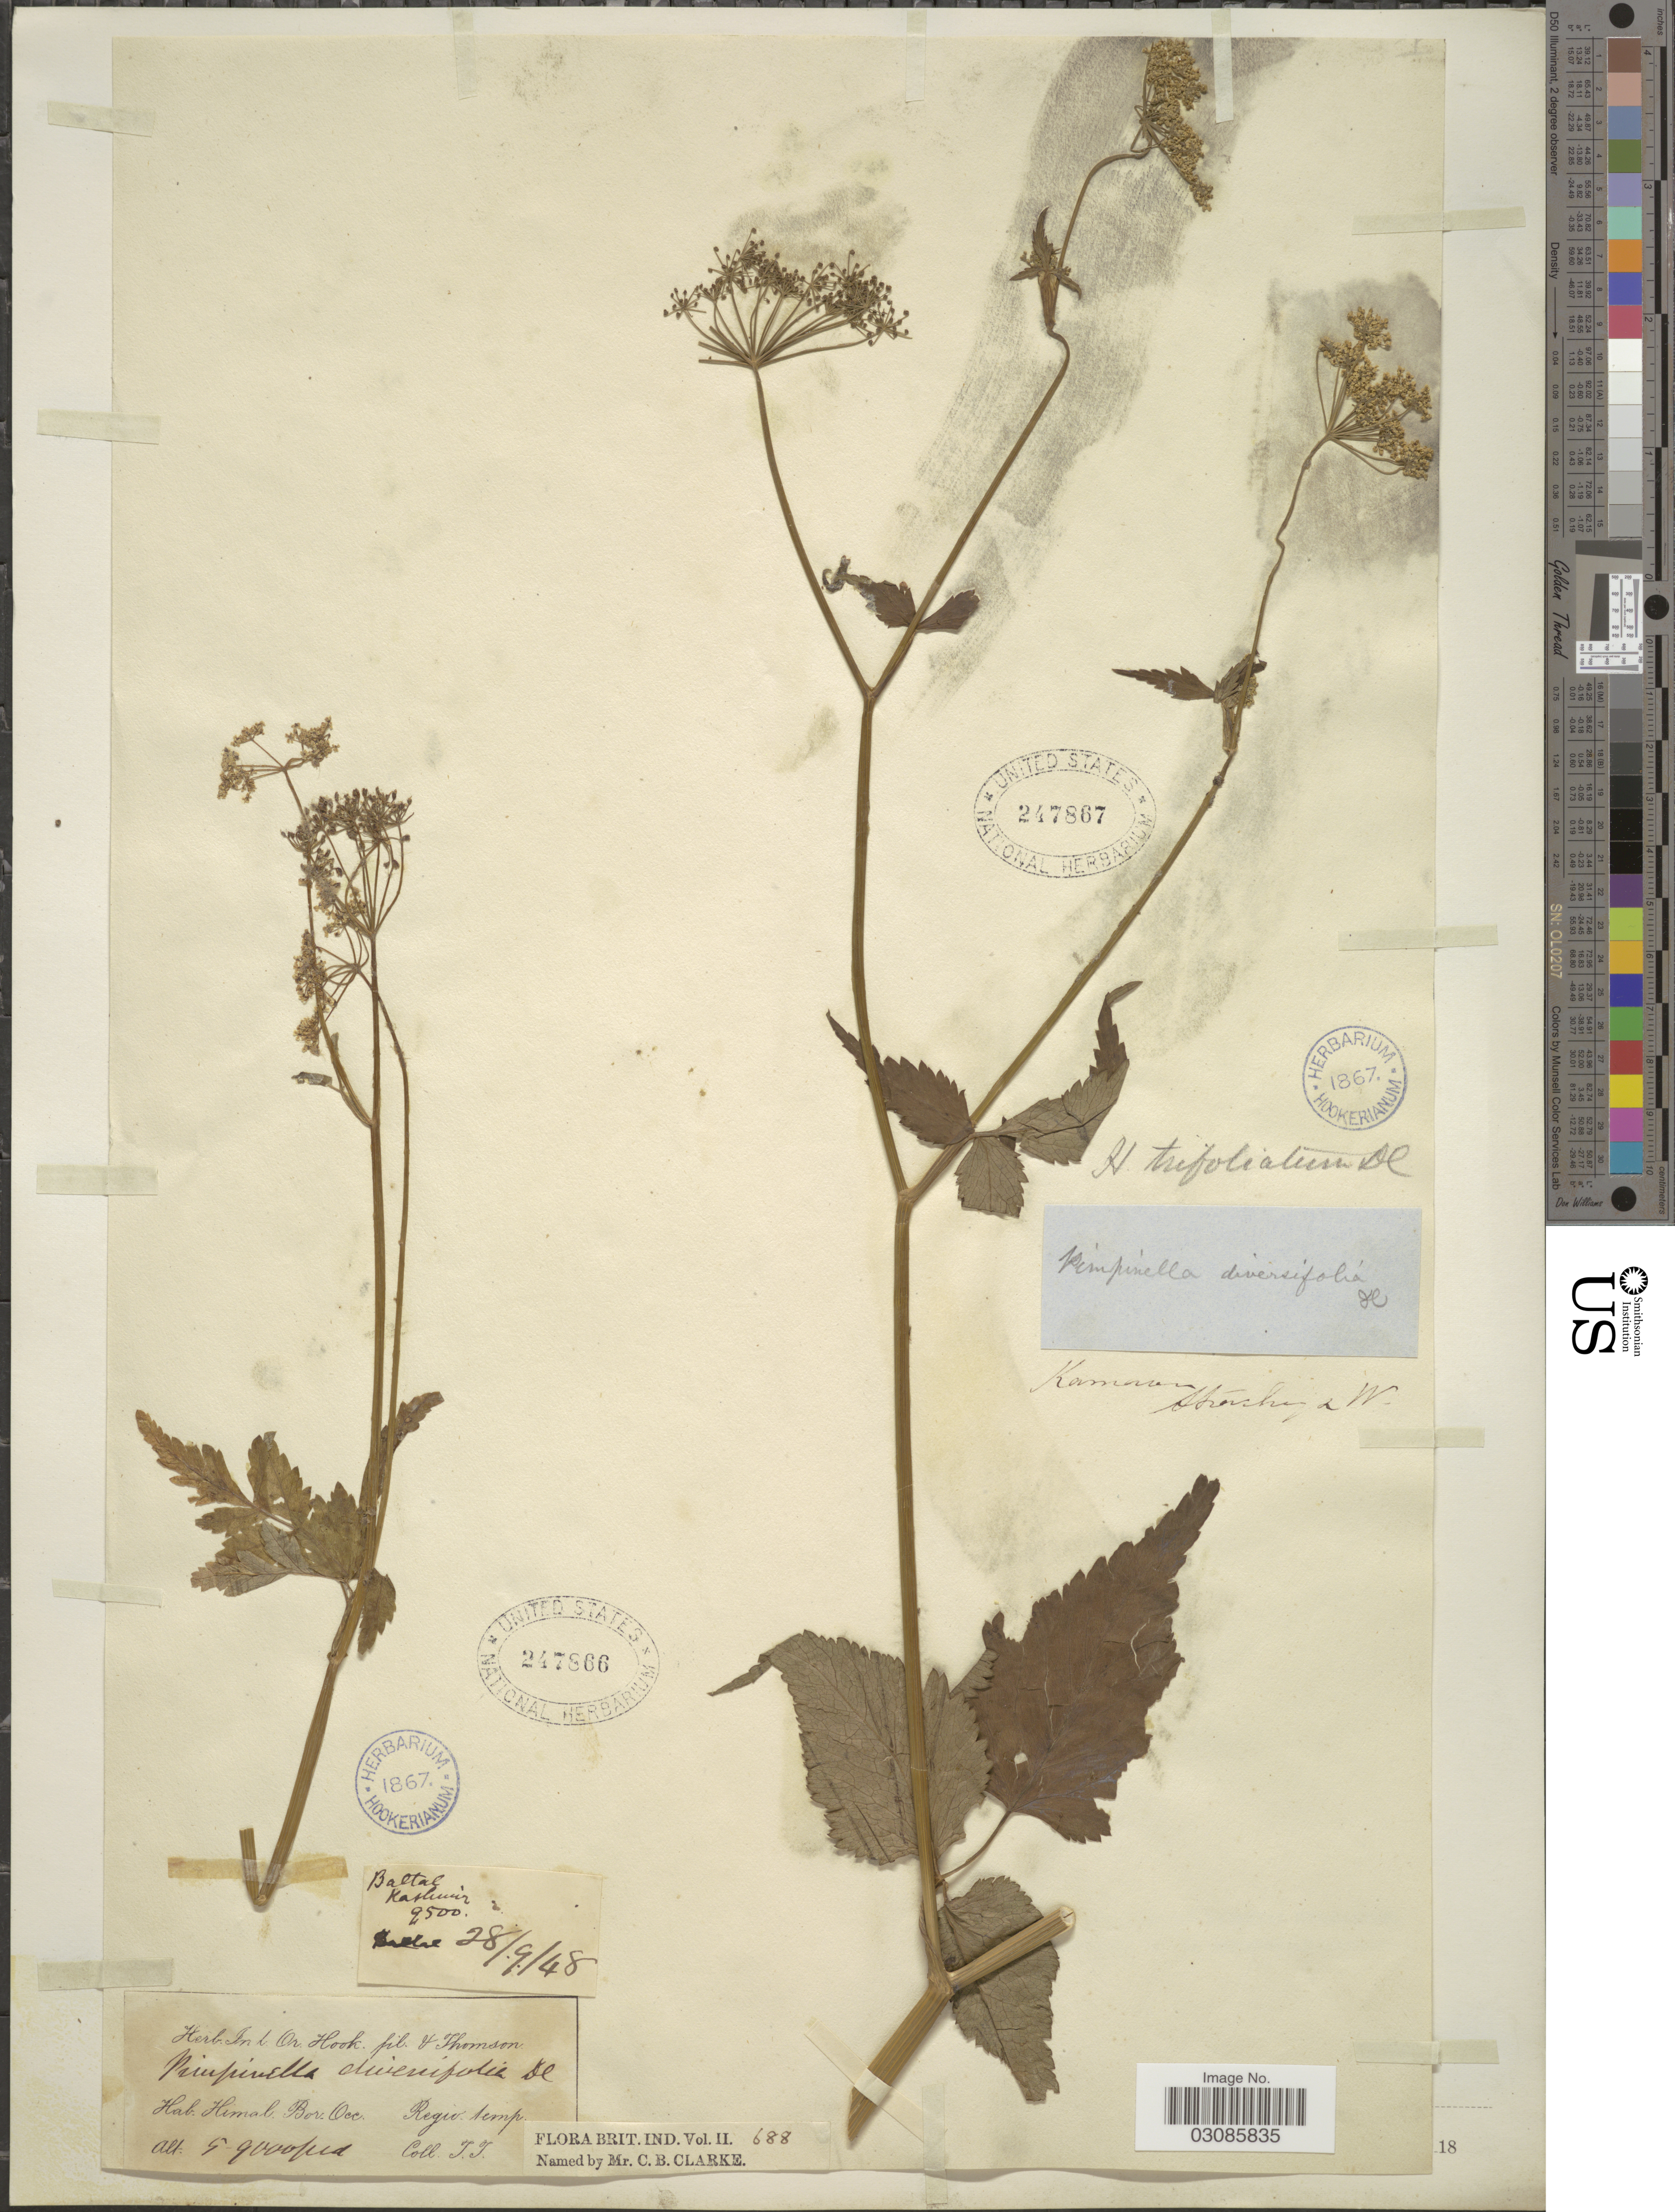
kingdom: Plantae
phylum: Tracheophyta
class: Magnoliopsida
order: Apiales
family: Apiaceae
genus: Pimpinella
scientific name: Pimpinella diversifolia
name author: DC.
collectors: W. Strachey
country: Cameroon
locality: Kamarun.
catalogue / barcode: US 247867-2